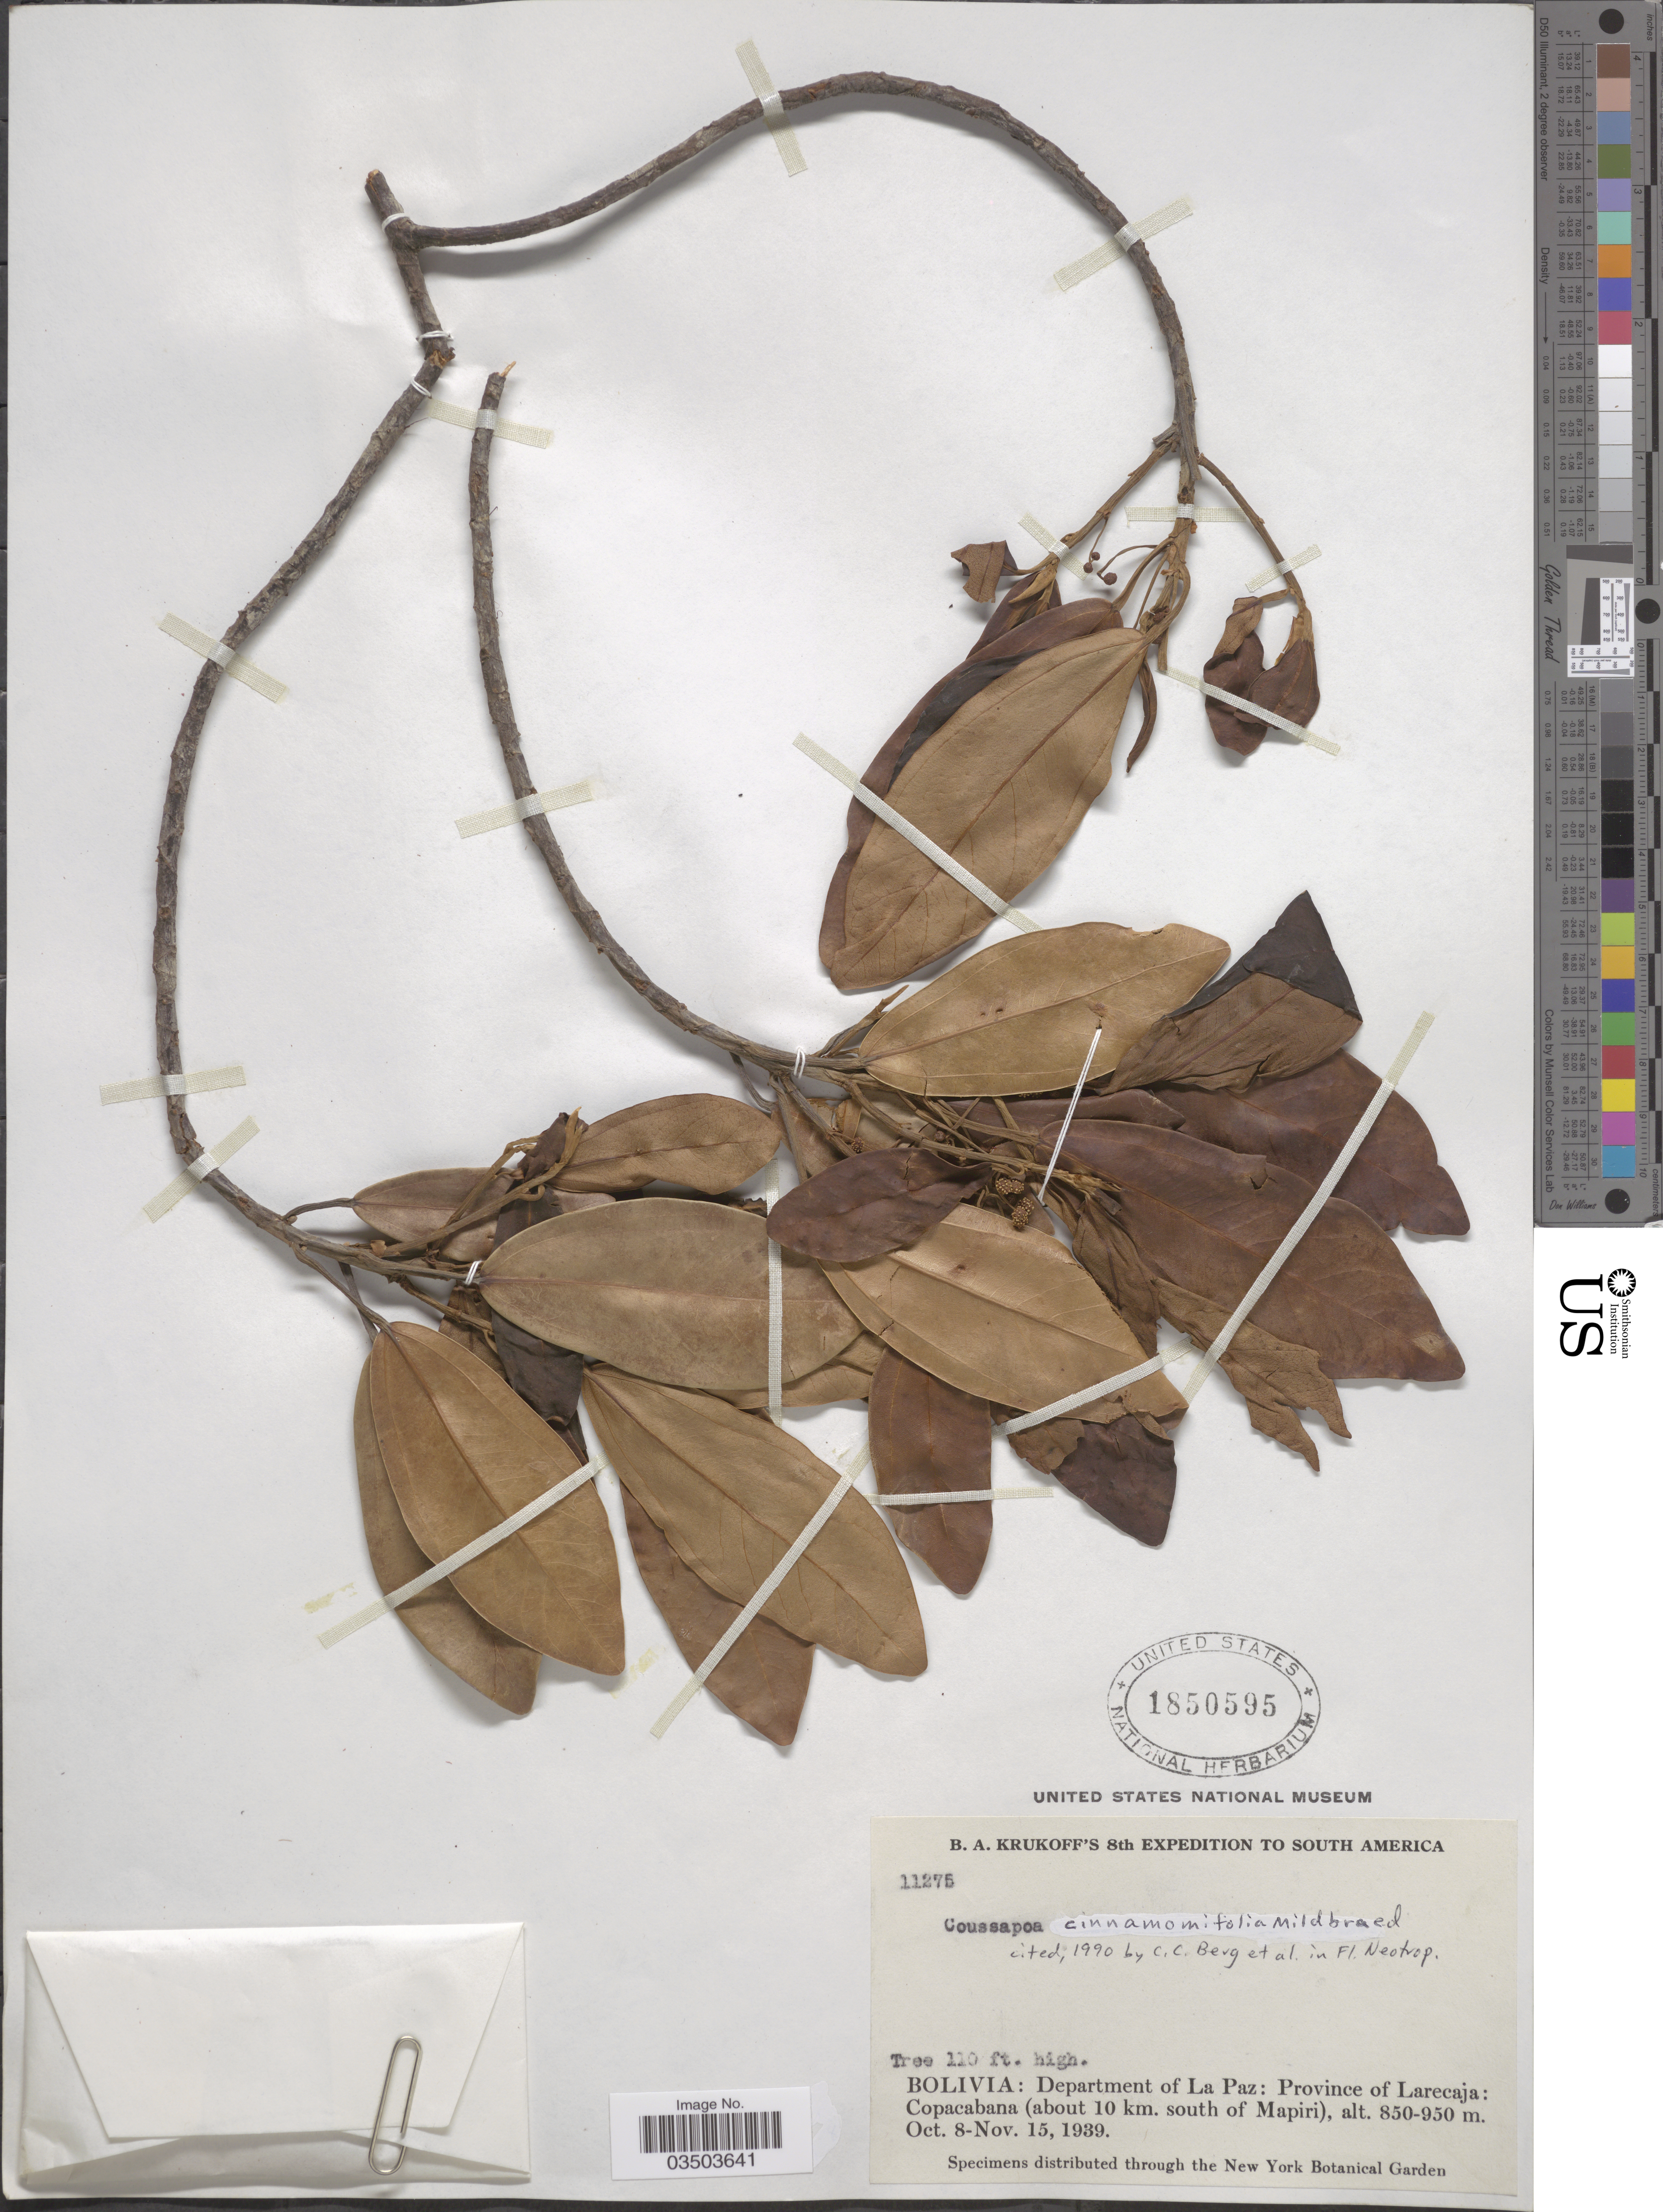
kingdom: Plantae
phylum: Tracheophyta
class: Magnoliopsida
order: Rosales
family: Urticaceae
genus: Coussapoa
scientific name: Coussapoa cinnamomifolia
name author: Mildbr.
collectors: B. A. Krukoff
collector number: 11275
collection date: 1939-10-08/1939-11-15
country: Bolivia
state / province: La Paz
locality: Department of La Paz: Province of Larecaja; Copacabana (about 10 km. south of Mapiri).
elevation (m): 850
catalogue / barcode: US 1850595